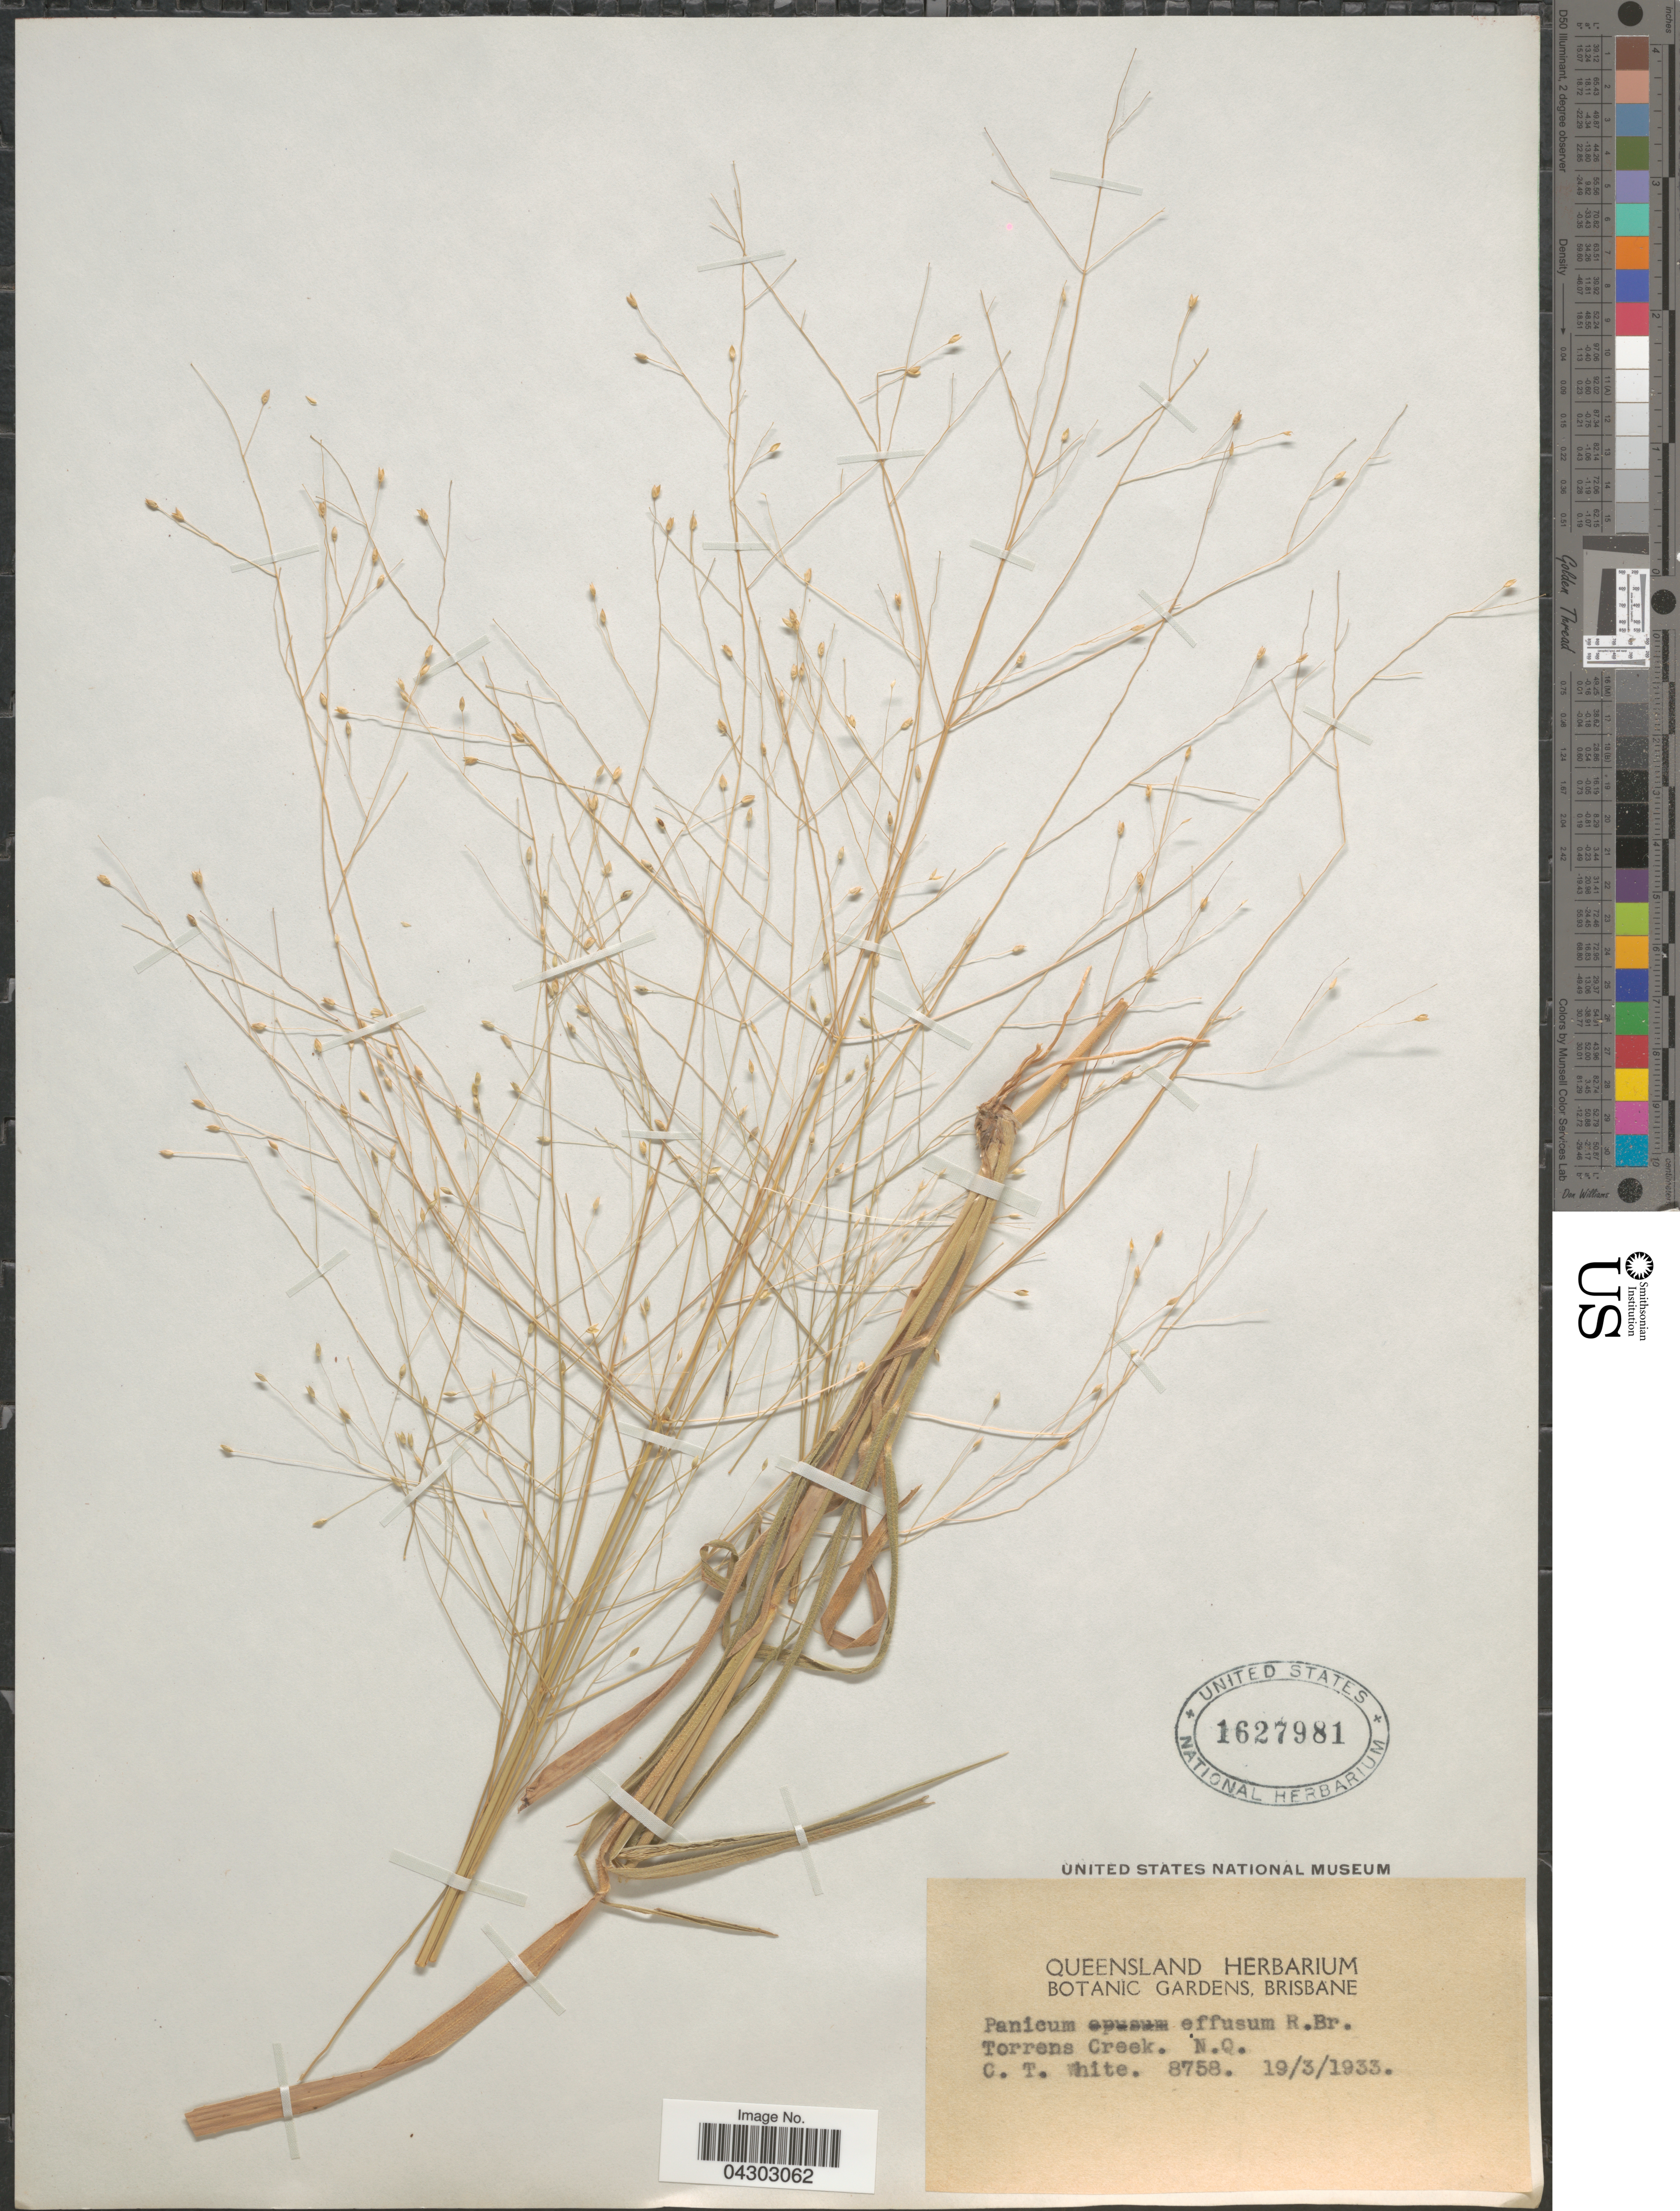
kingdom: Plantae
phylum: Tracheophyta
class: Liliopsida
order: Poales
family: Poaceae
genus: Panicum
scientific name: Panicum decompositum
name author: R. Br.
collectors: C. T. White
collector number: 8758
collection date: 1933-03-19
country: Australia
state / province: Queensland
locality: Torrens Creek. N.Q.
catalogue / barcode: US 1627981